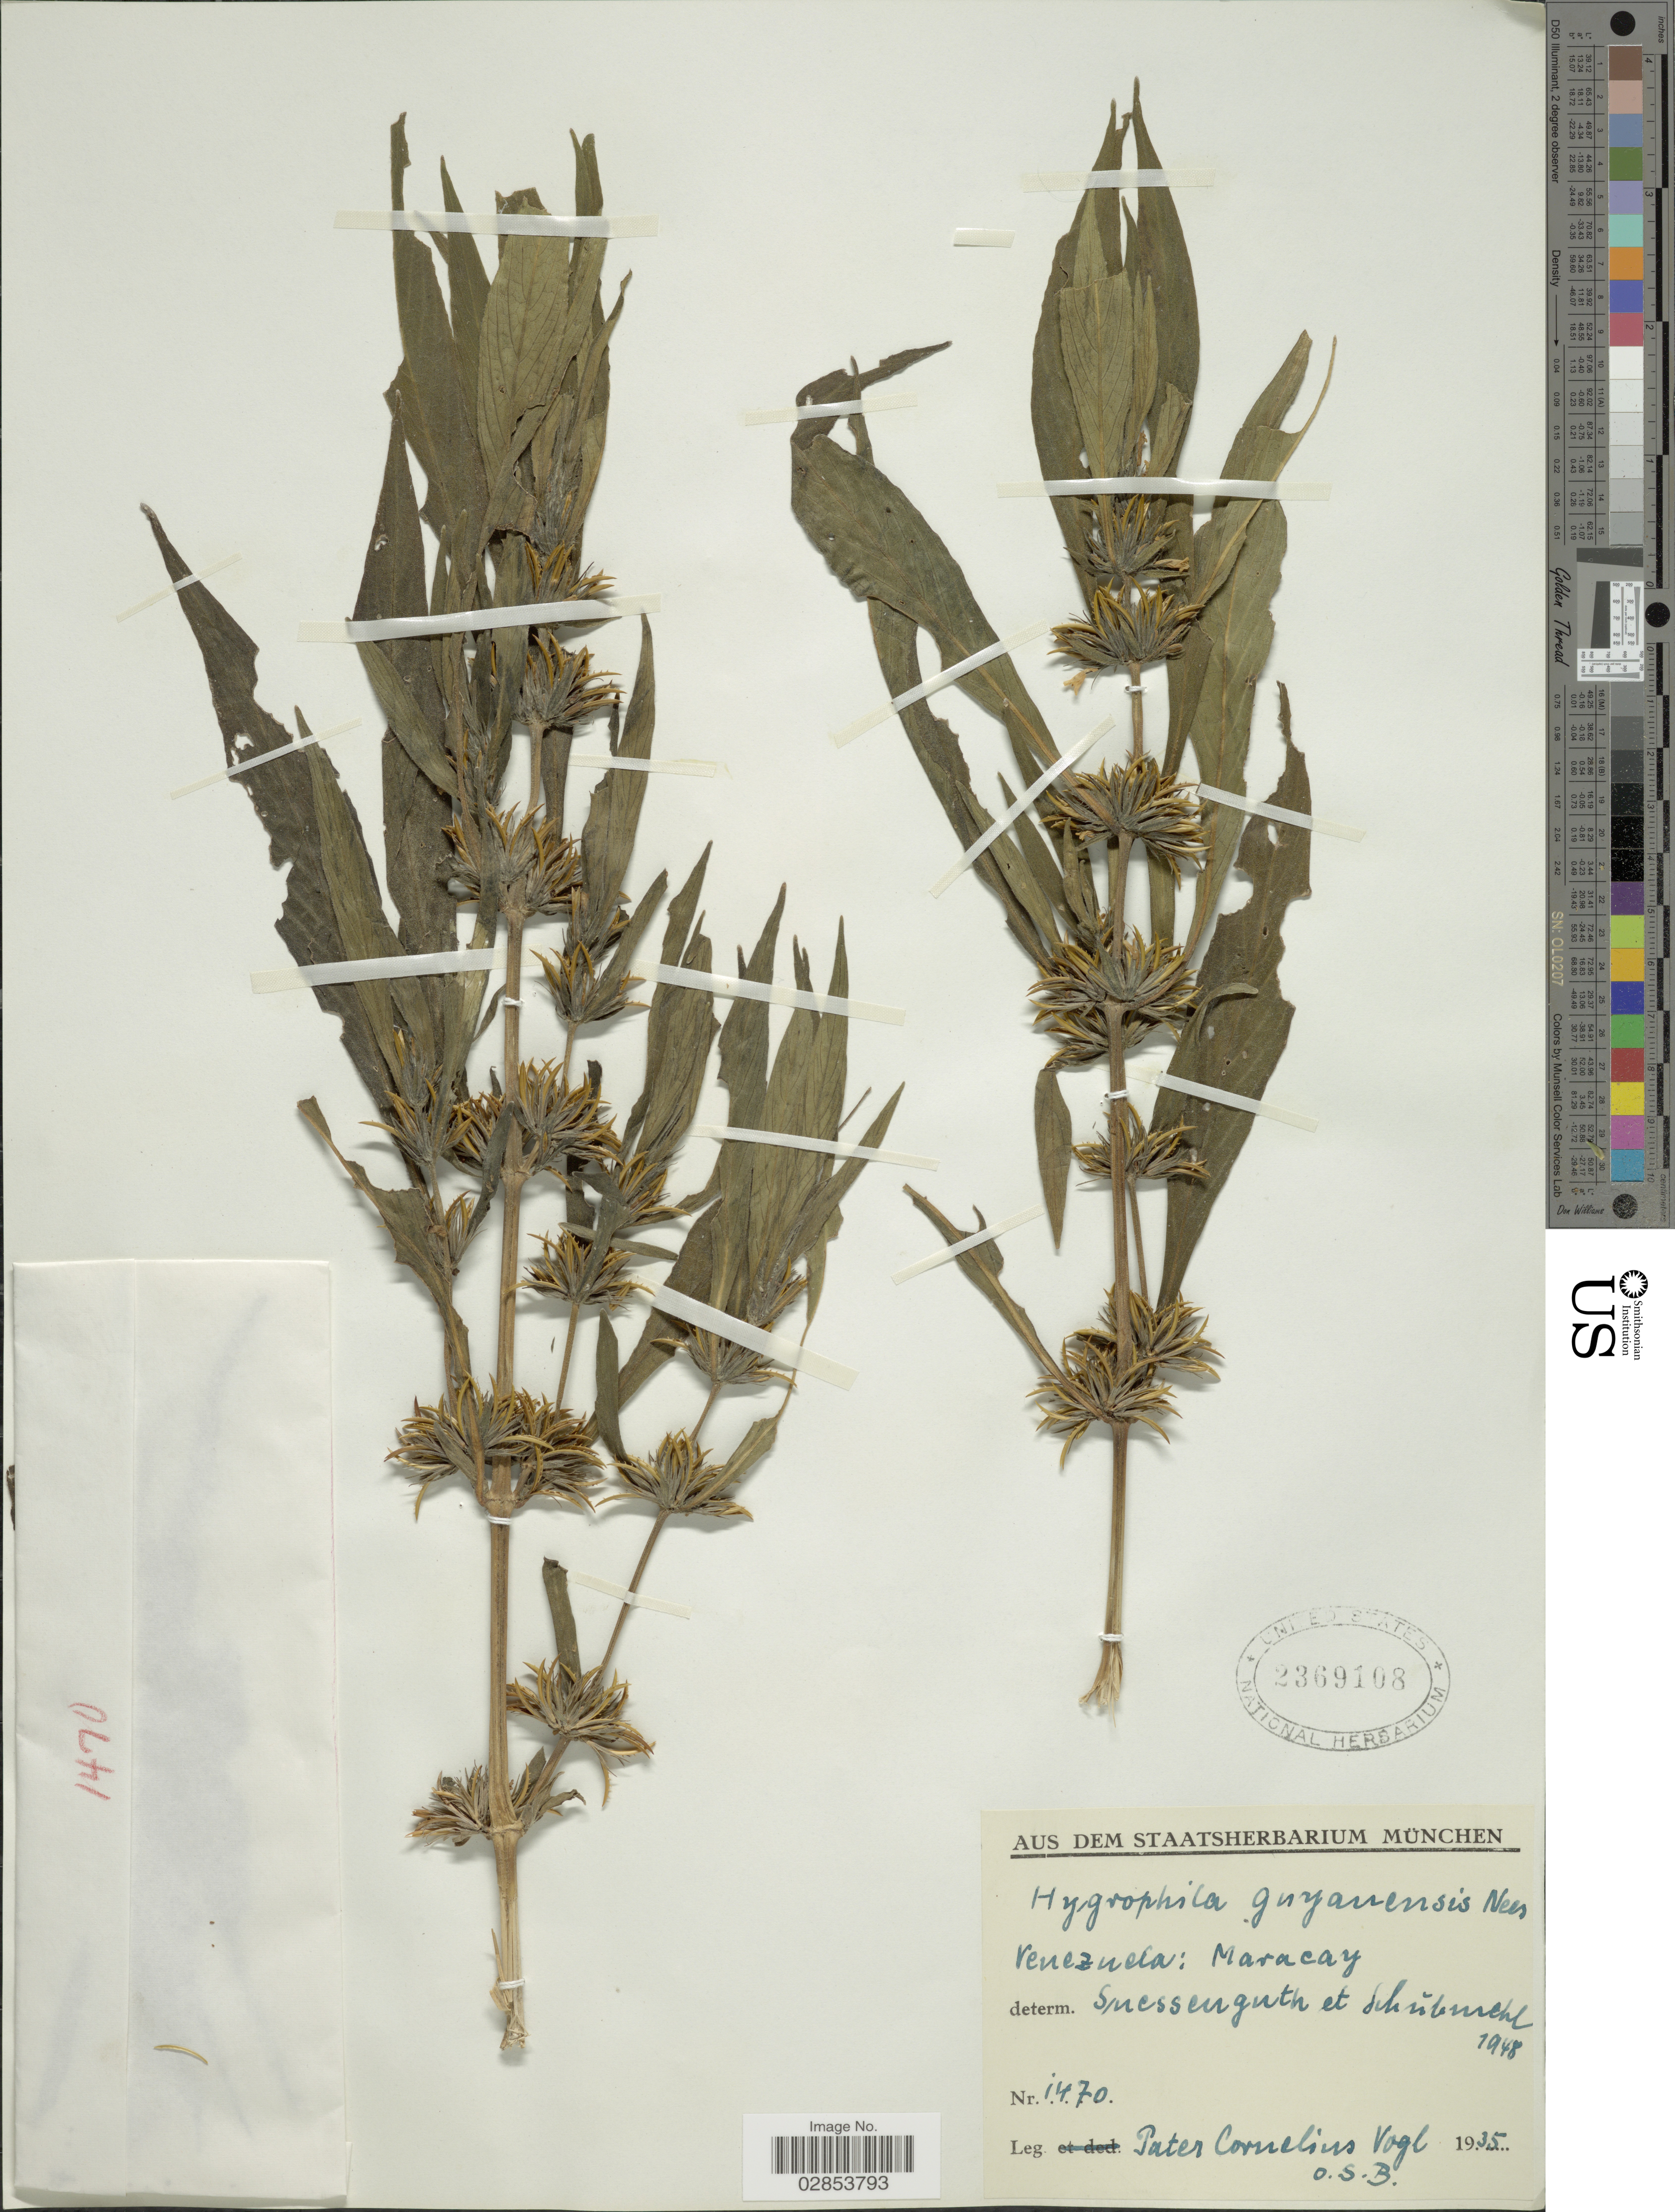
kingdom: Plantae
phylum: Tracheophyta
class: Magnoliopsida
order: Lamiales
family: Acanthaceae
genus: Hygrophila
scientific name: Hygrophila costata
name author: Nees & T. Nees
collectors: C. Vogl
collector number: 1470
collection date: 1935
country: Venezuela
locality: Maracay.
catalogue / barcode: US 2369108